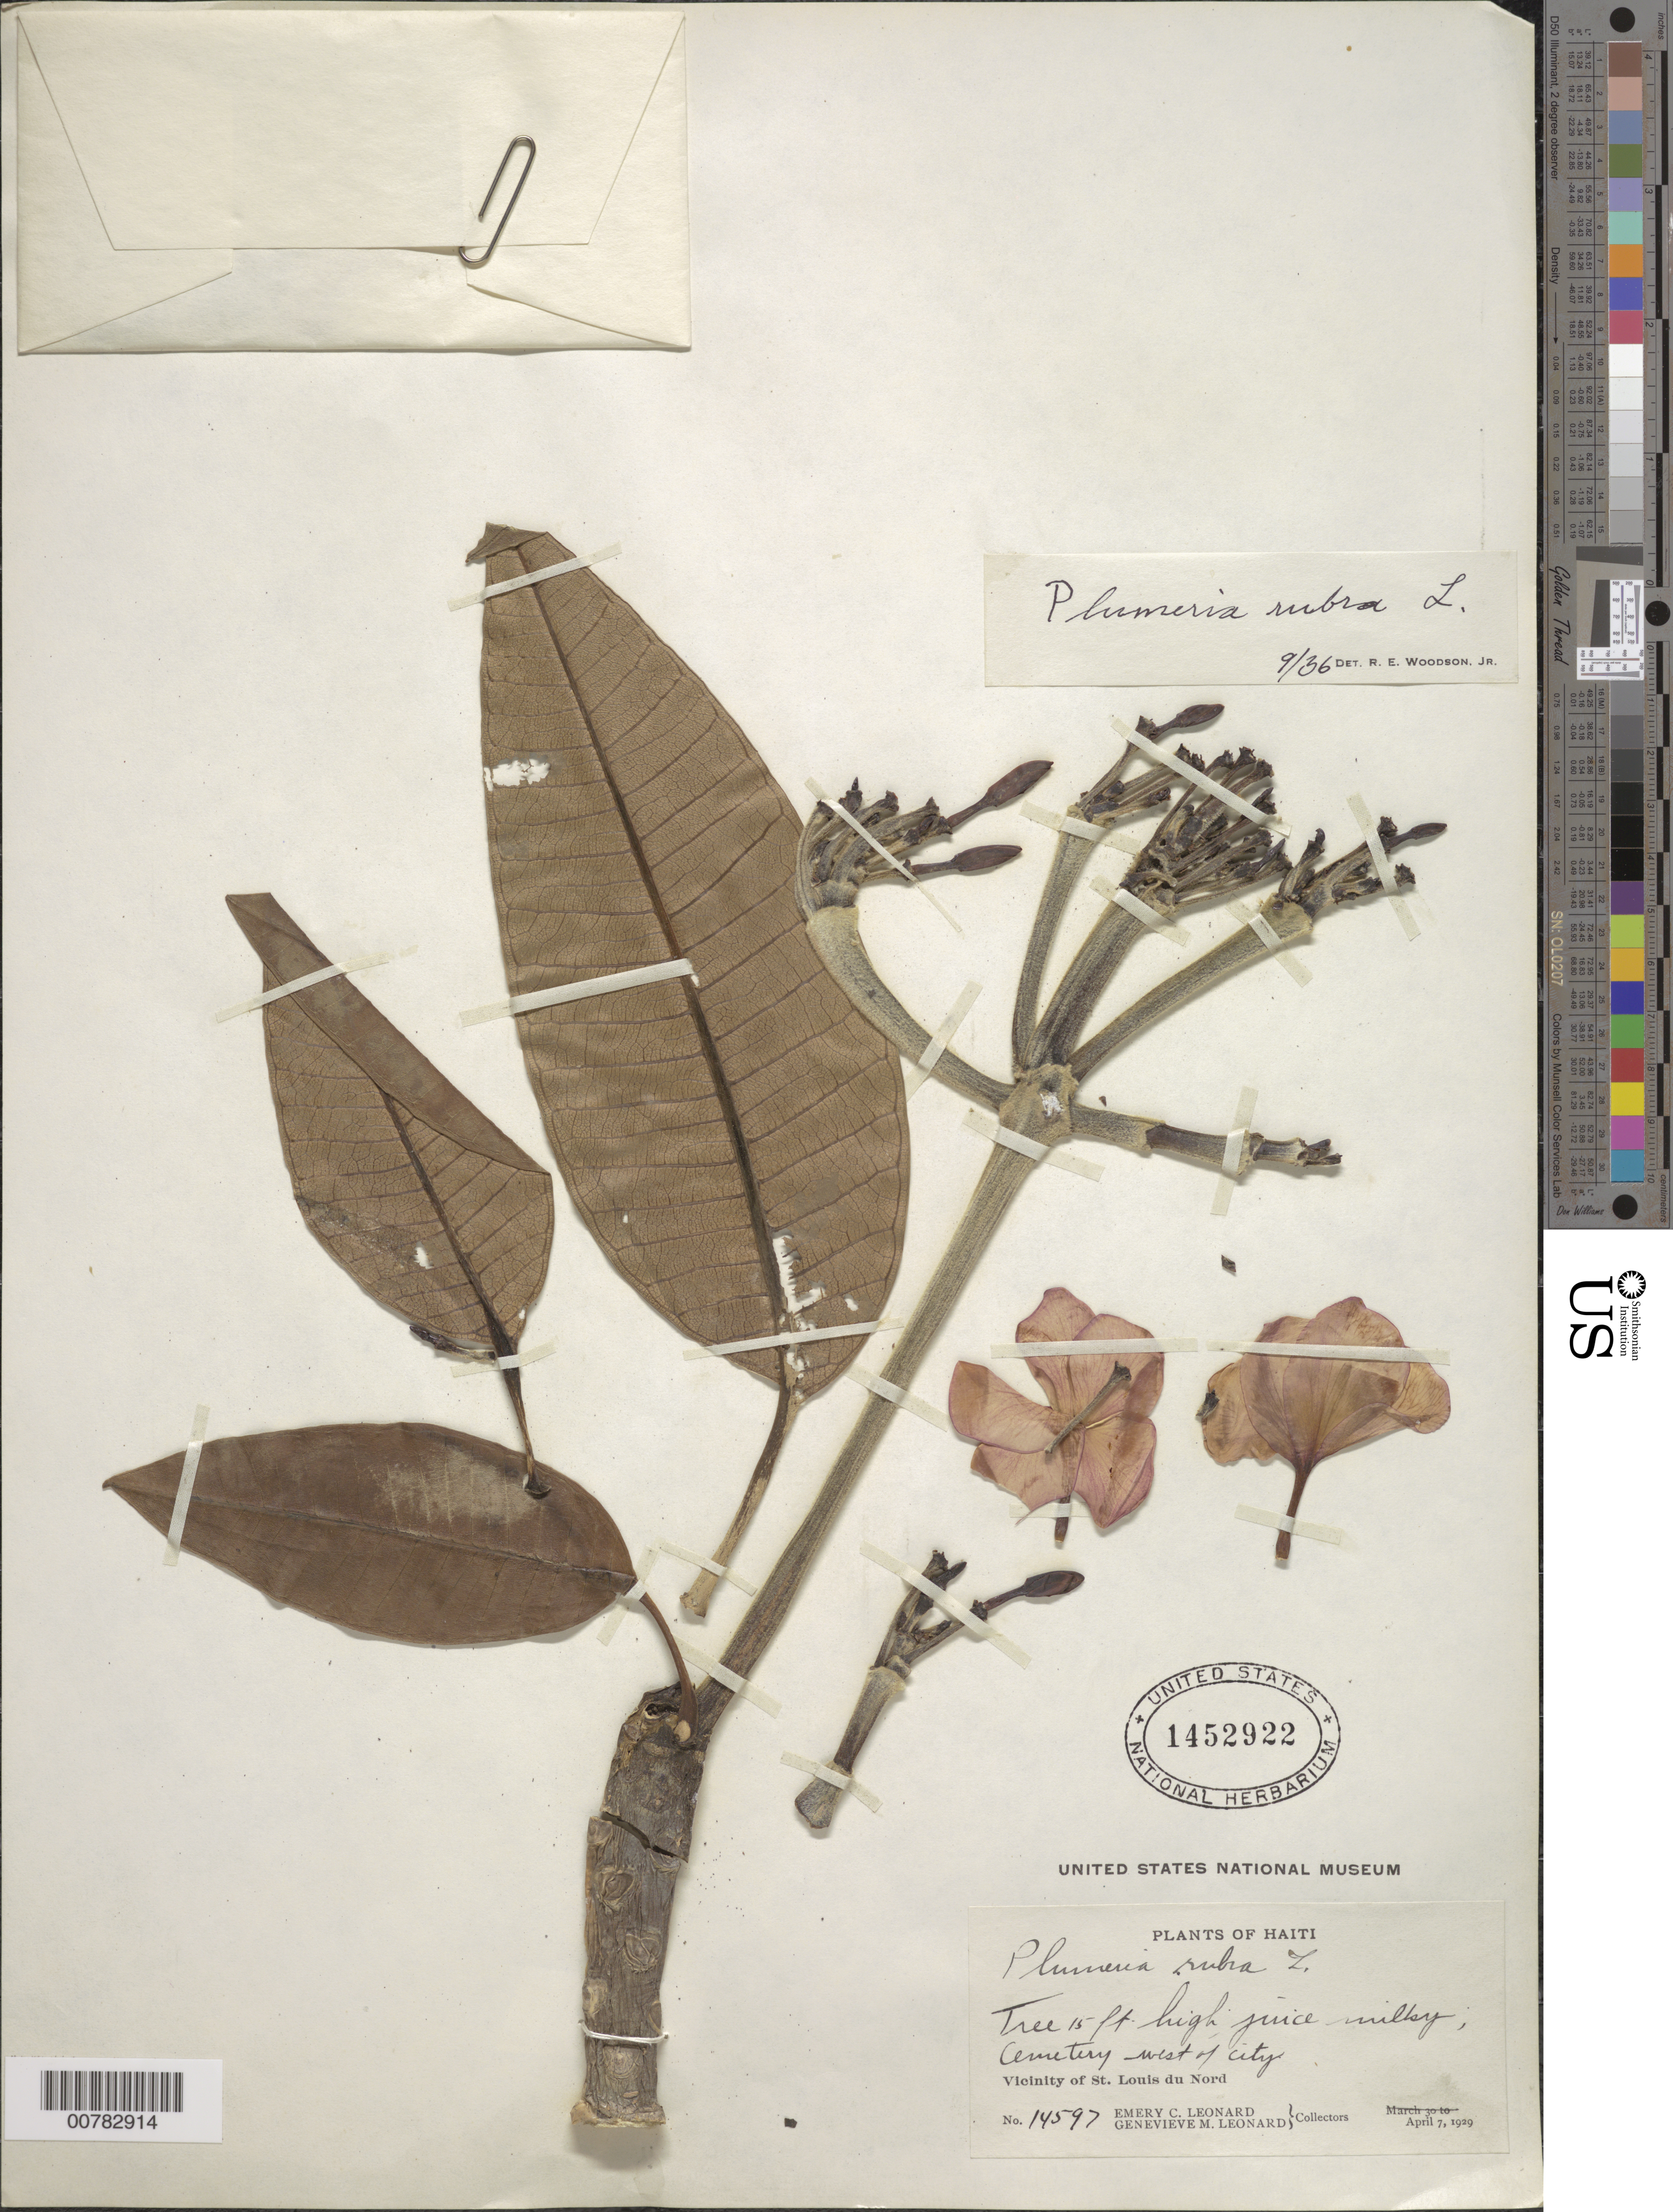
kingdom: Plantae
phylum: Tracheophyta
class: Magnoliopsida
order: Gentianales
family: Apocynaceae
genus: Plumeria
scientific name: Plumeria rubra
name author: L.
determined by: Woodson, R. E., Jr.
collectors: E. C. Leonard & G. M. Leonard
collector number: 14597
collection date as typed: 07 Apr 1929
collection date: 1929-04-07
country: Haiti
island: Hispaniola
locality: Vicinity of St. Louis du Nord, cemetery west of city.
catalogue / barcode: US 1452922